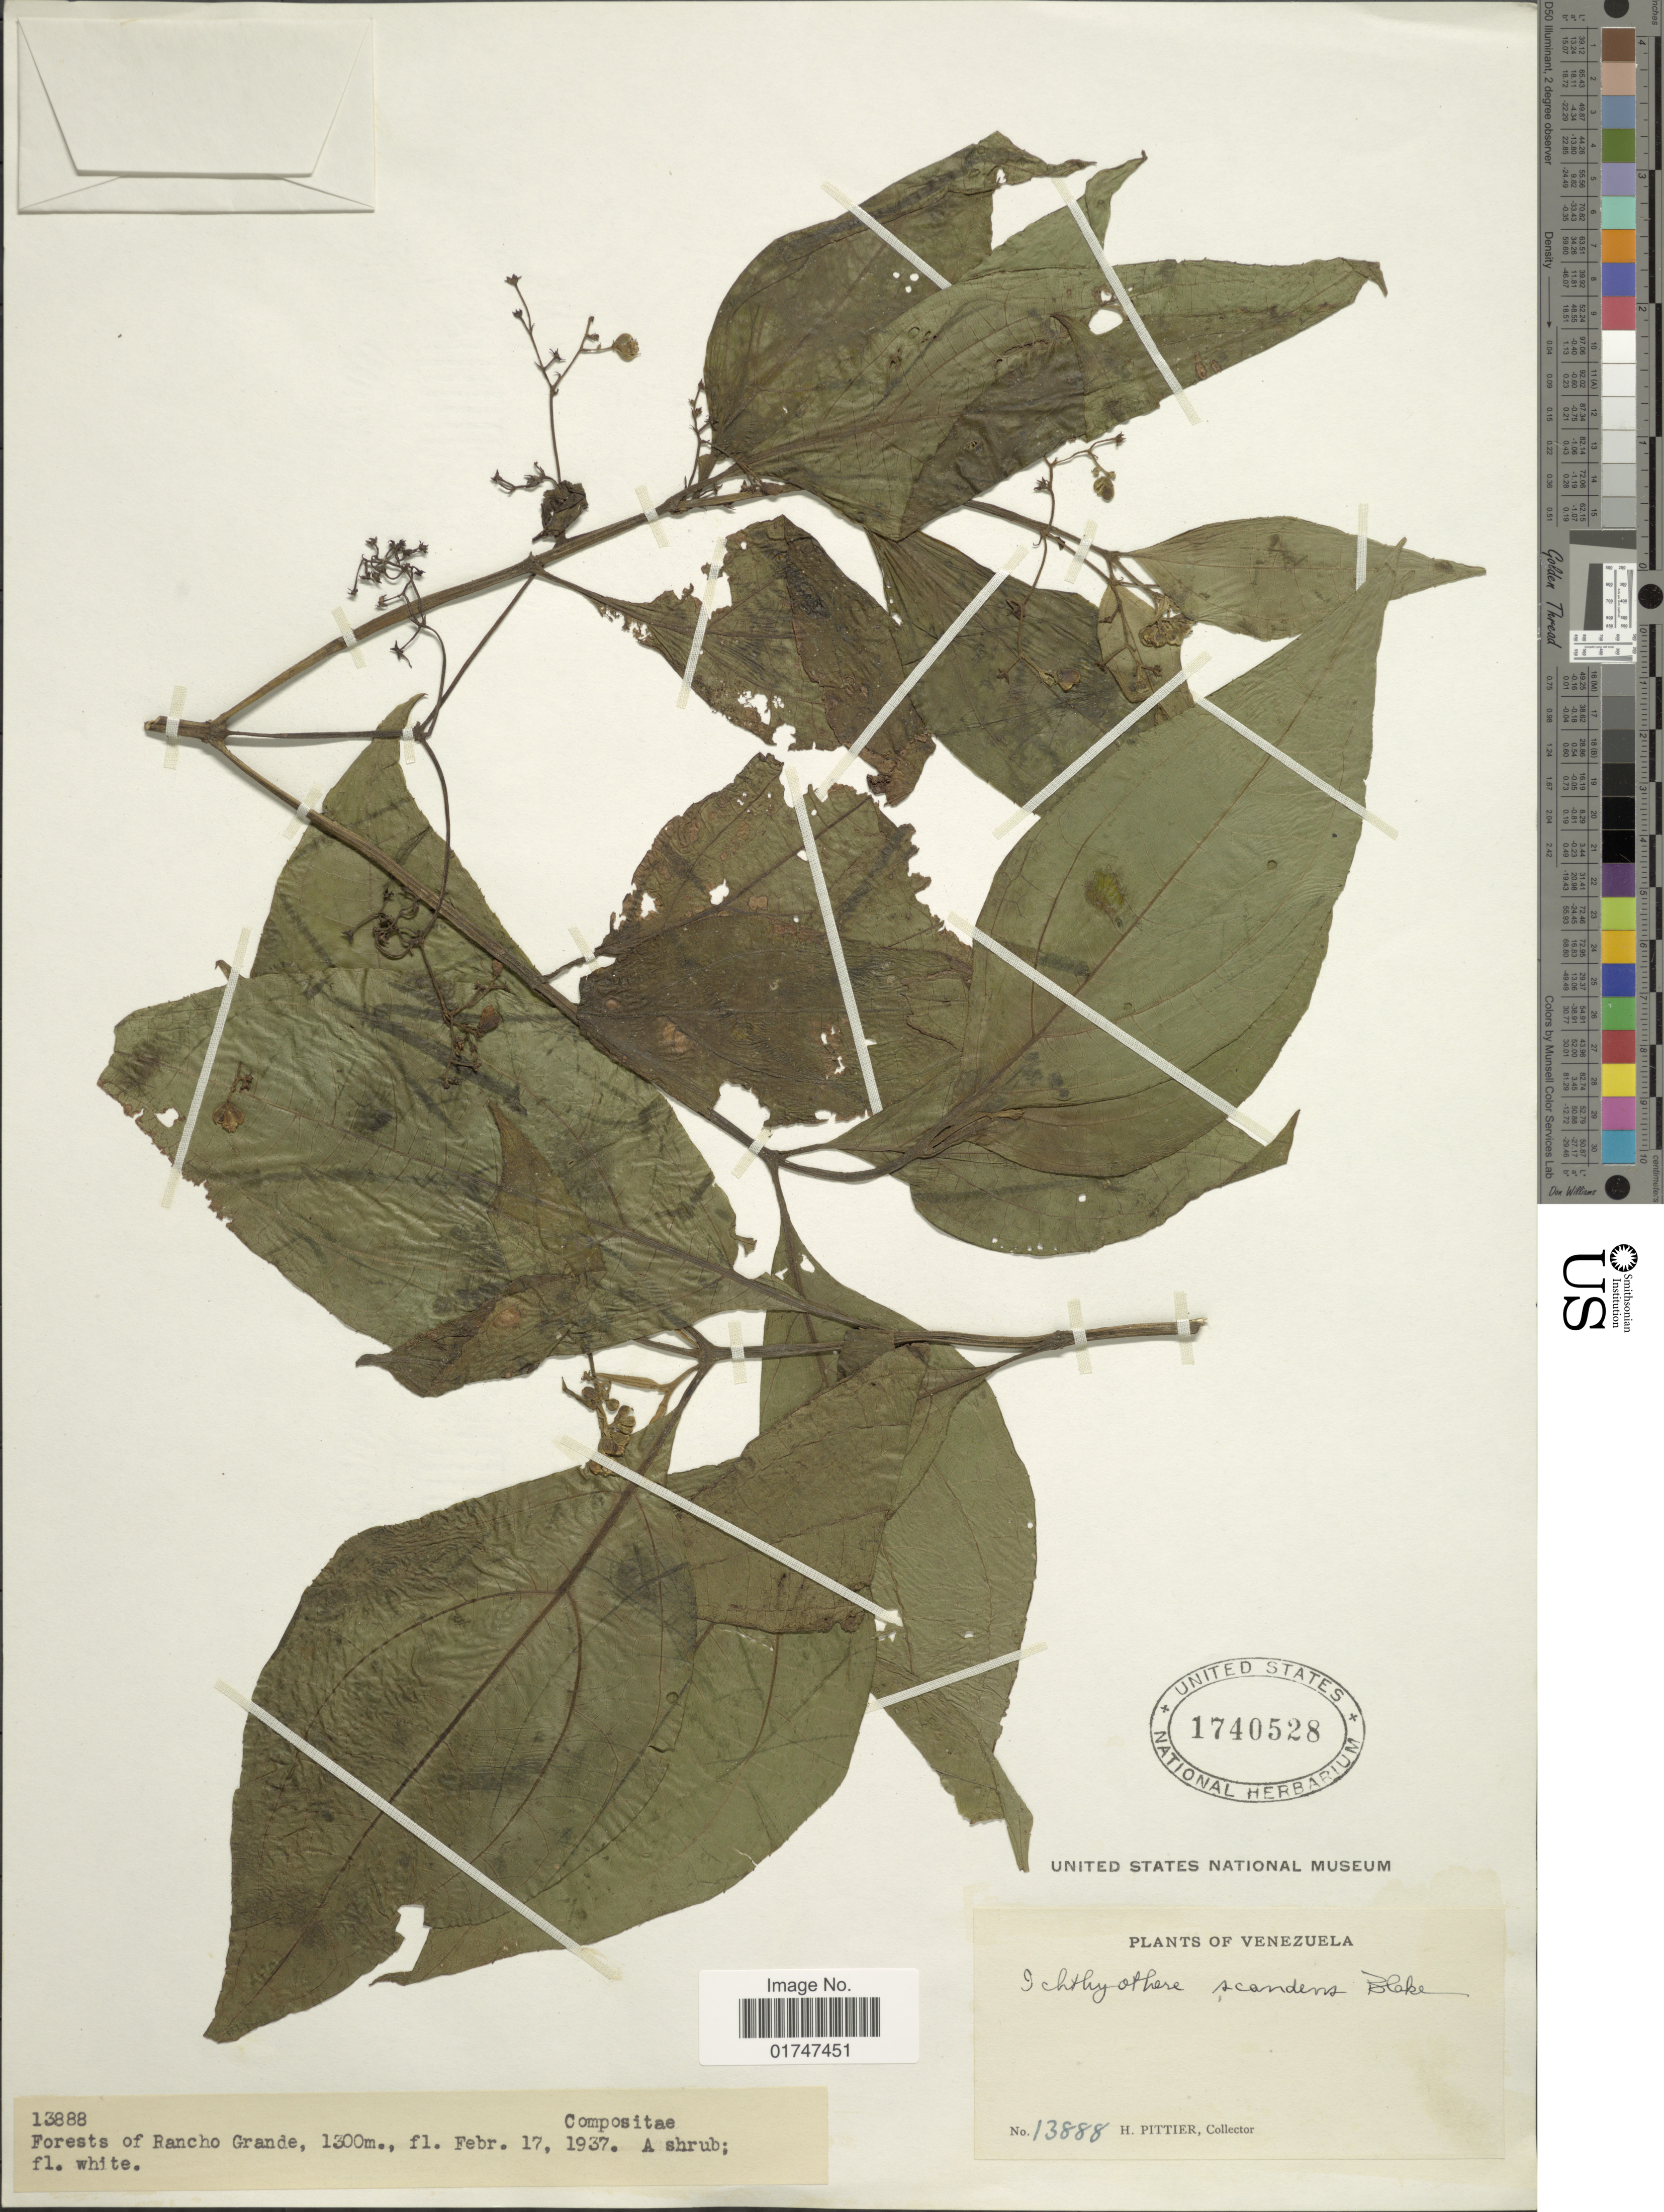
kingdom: Plantae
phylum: Tracheophyta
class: Magnoliopsida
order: Asterales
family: Asteraceae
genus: Ichthyothere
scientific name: Ichthyothere scandens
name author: S.F. Blake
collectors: H. F. Pittier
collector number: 13888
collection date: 1937-02-17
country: Venezuela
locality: Forests of Rancho Grande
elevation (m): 1300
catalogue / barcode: US 1740528